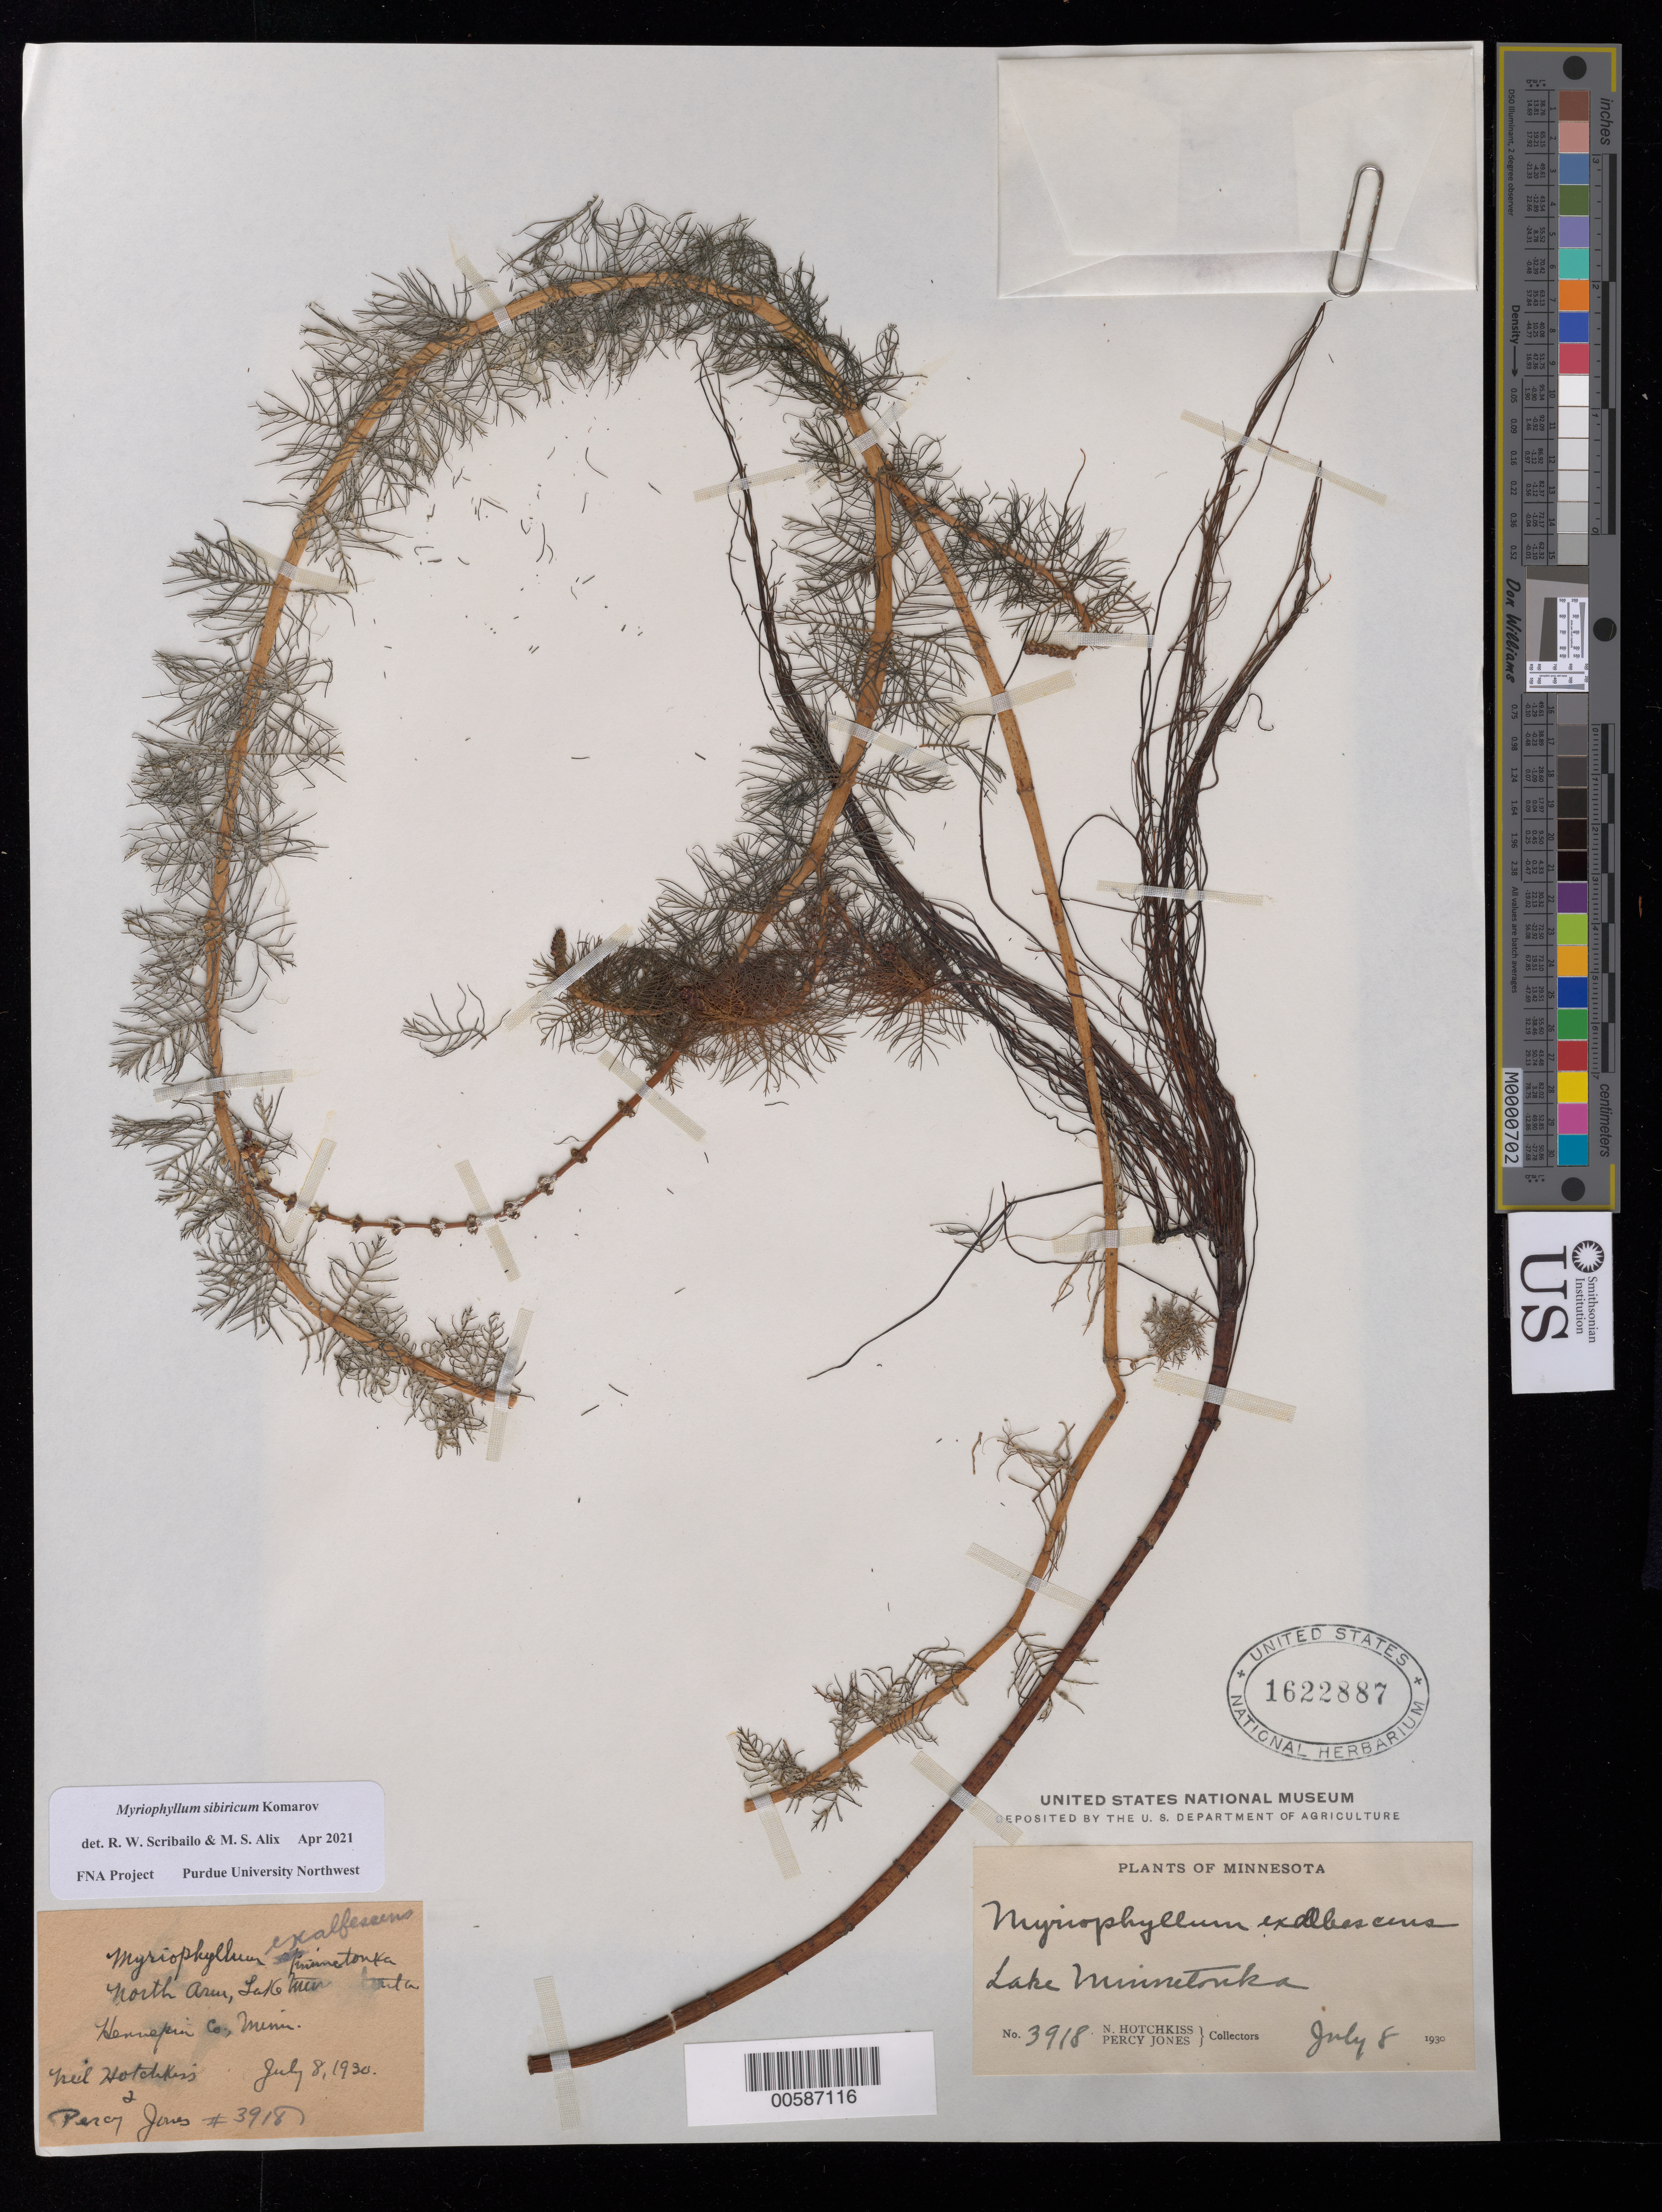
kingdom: Plantae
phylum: Tracheophyta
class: Magnoliopsida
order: Saxifragales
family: Haloragaceae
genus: Myriophyllum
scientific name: Myriophyllum sibiricum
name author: Kom.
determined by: Scribailo, R. W.; Alix, M. S.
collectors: N. Hotchkiss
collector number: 3918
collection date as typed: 08 Jul 1930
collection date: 1930-07-08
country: United States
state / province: Minnesota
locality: Lake Minnetonka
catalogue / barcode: US 1622887